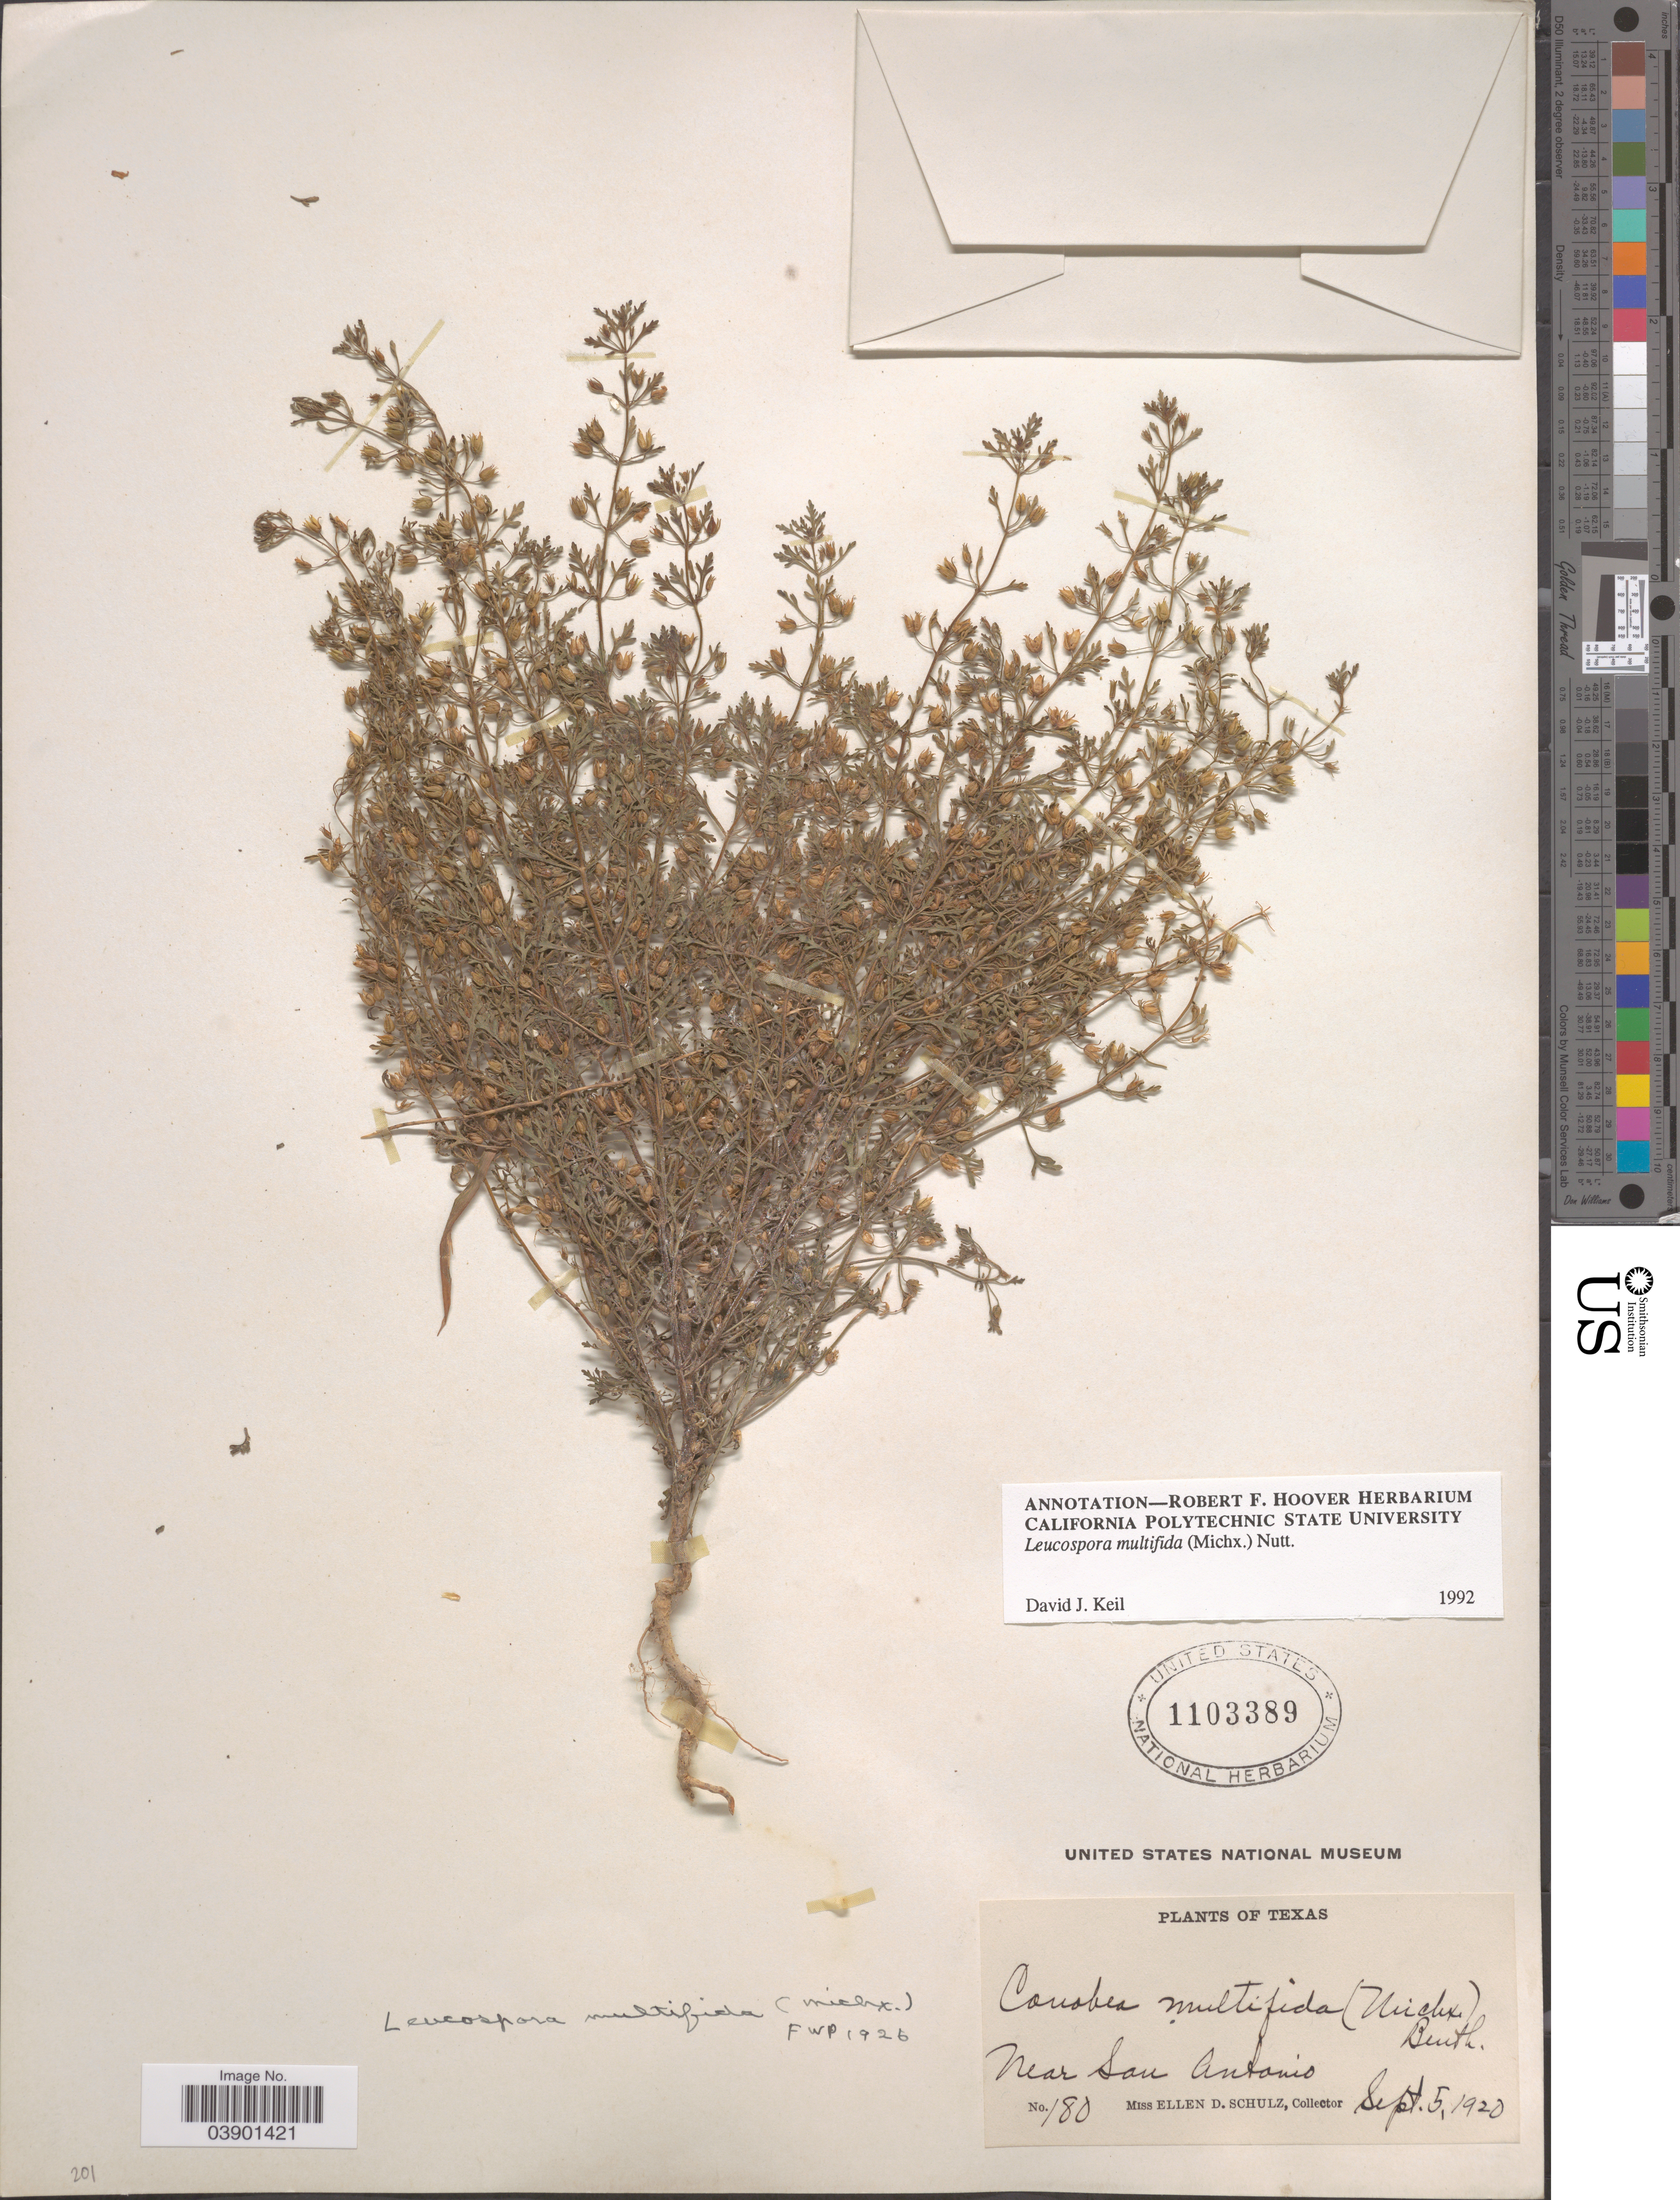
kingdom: Plantae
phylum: Tracheophyta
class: Magnoliopsida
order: Lamiales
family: Plantaginaceae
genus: Leucospora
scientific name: Leucospora multifida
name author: (Michx.) Nutt.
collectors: E. D. Schulz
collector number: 180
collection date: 1920-09-05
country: United States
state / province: Texas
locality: Near San Antonio.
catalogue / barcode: US 1103389